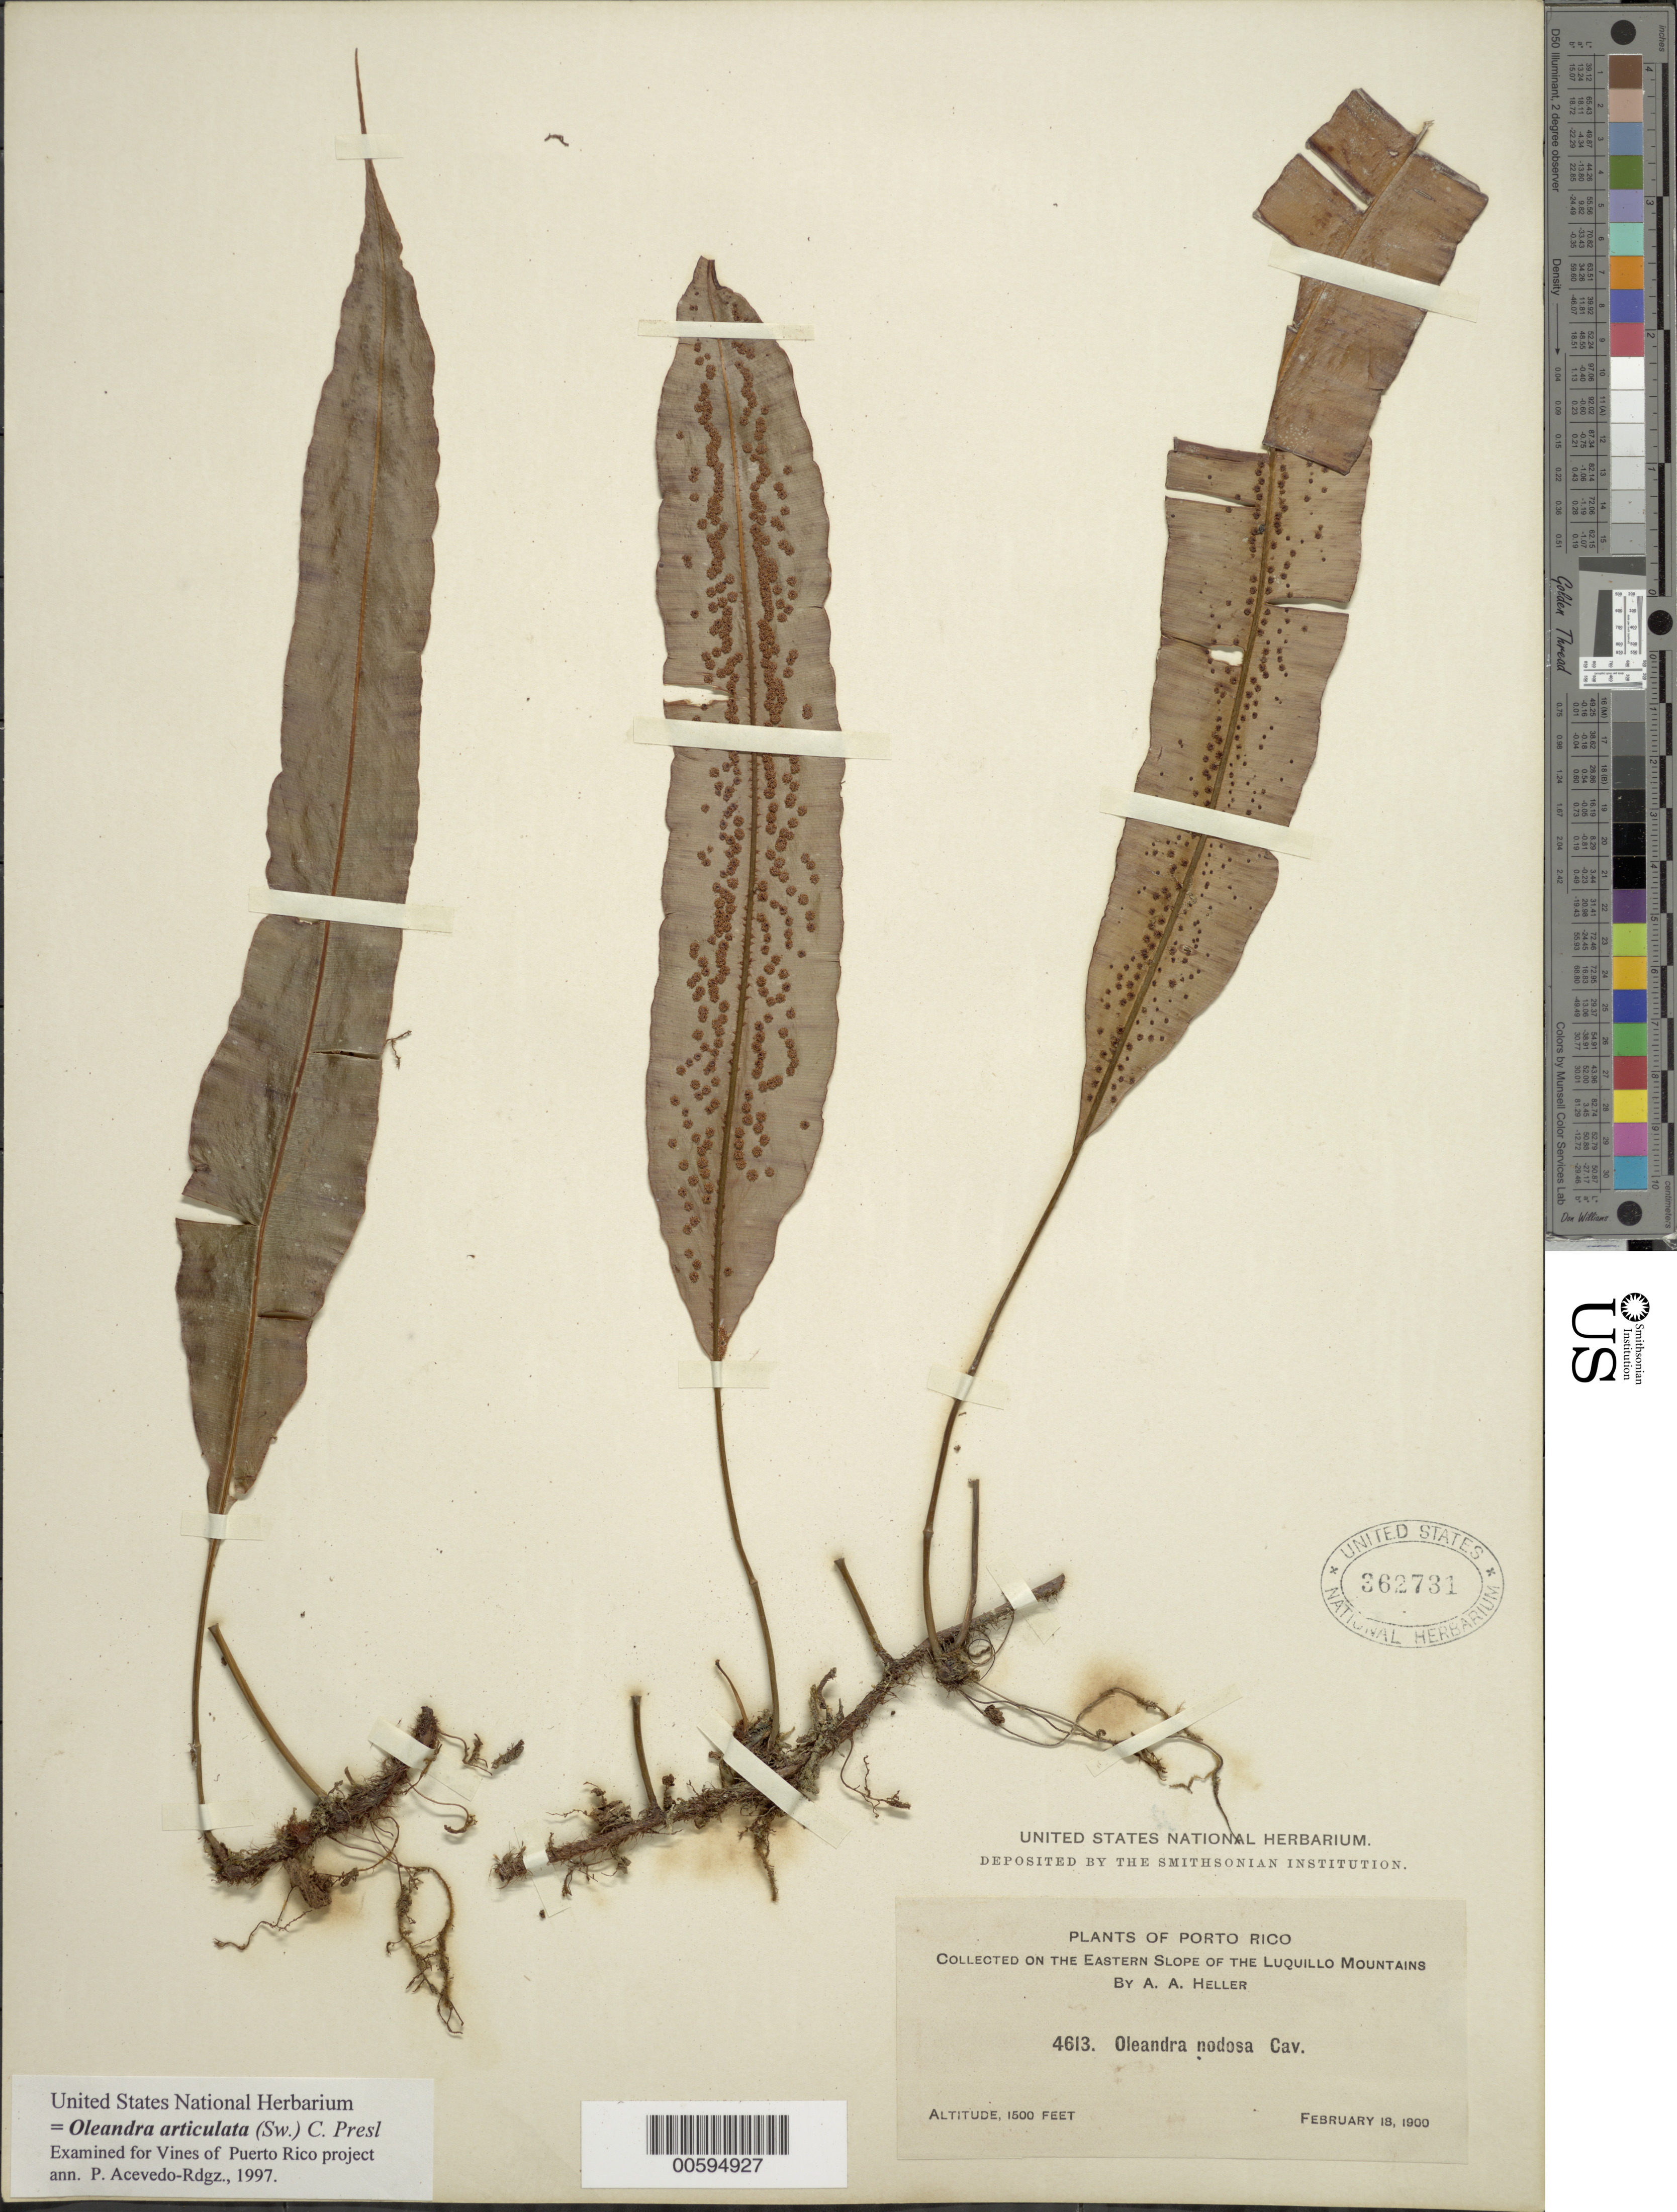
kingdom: Plantae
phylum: Tracheophyta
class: Polypodiopsida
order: Polypodiales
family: Oleandraceae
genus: Oleandra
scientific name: Oleandra articulata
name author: (Sw.) C. Presl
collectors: A. A. Heller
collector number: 4613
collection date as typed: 18 Feb 1900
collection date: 1900-02-18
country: Puerto Rico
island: Greater Antilles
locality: Eastern slope of Luquillo Mts.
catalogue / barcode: US 362731